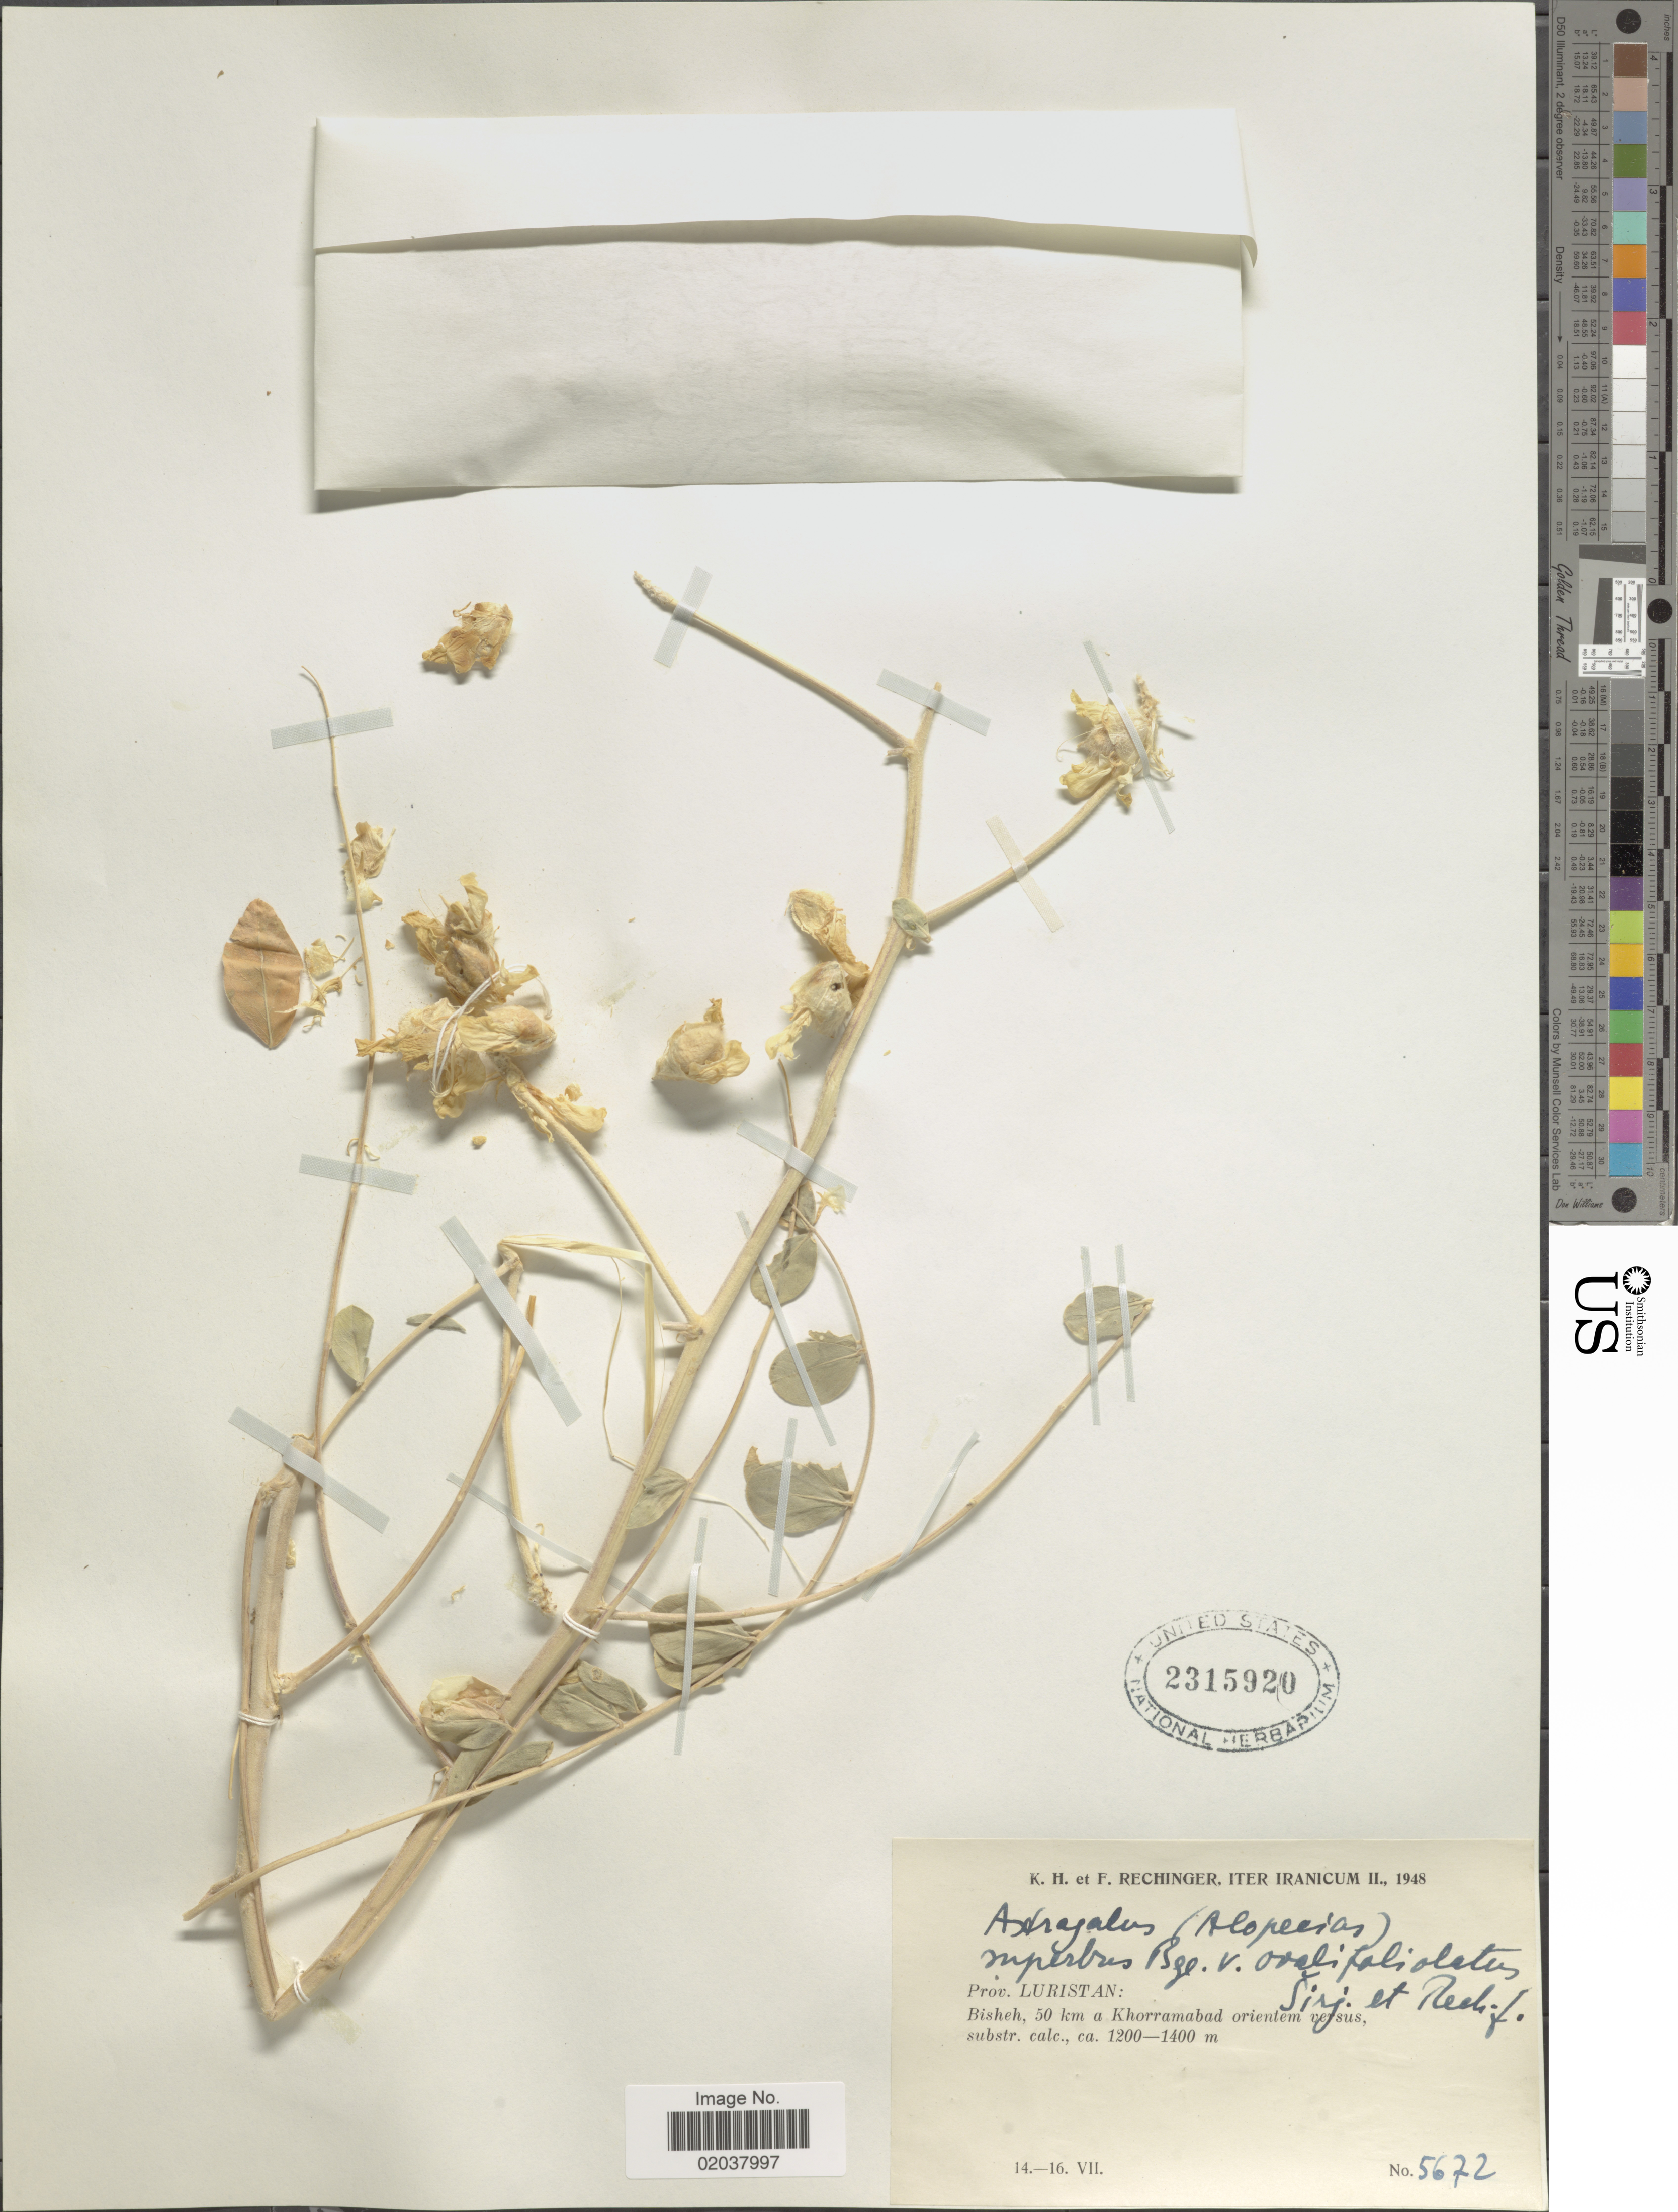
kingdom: Plantae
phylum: Tracheophyta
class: Magnoliopsida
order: Fabales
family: Fabaceae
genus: Astragalus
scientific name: Astragalus echinops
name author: Boiss. ex Aucher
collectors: K. H. Rechinger & F. Rechinger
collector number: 5672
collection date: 1948-07-14/1948-07-16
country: Iran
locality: Prov. Luristan: Bisheh, 50 km a Khorramabad orientem versus, substr. calc.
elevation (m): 1200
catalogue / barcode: US 2315920